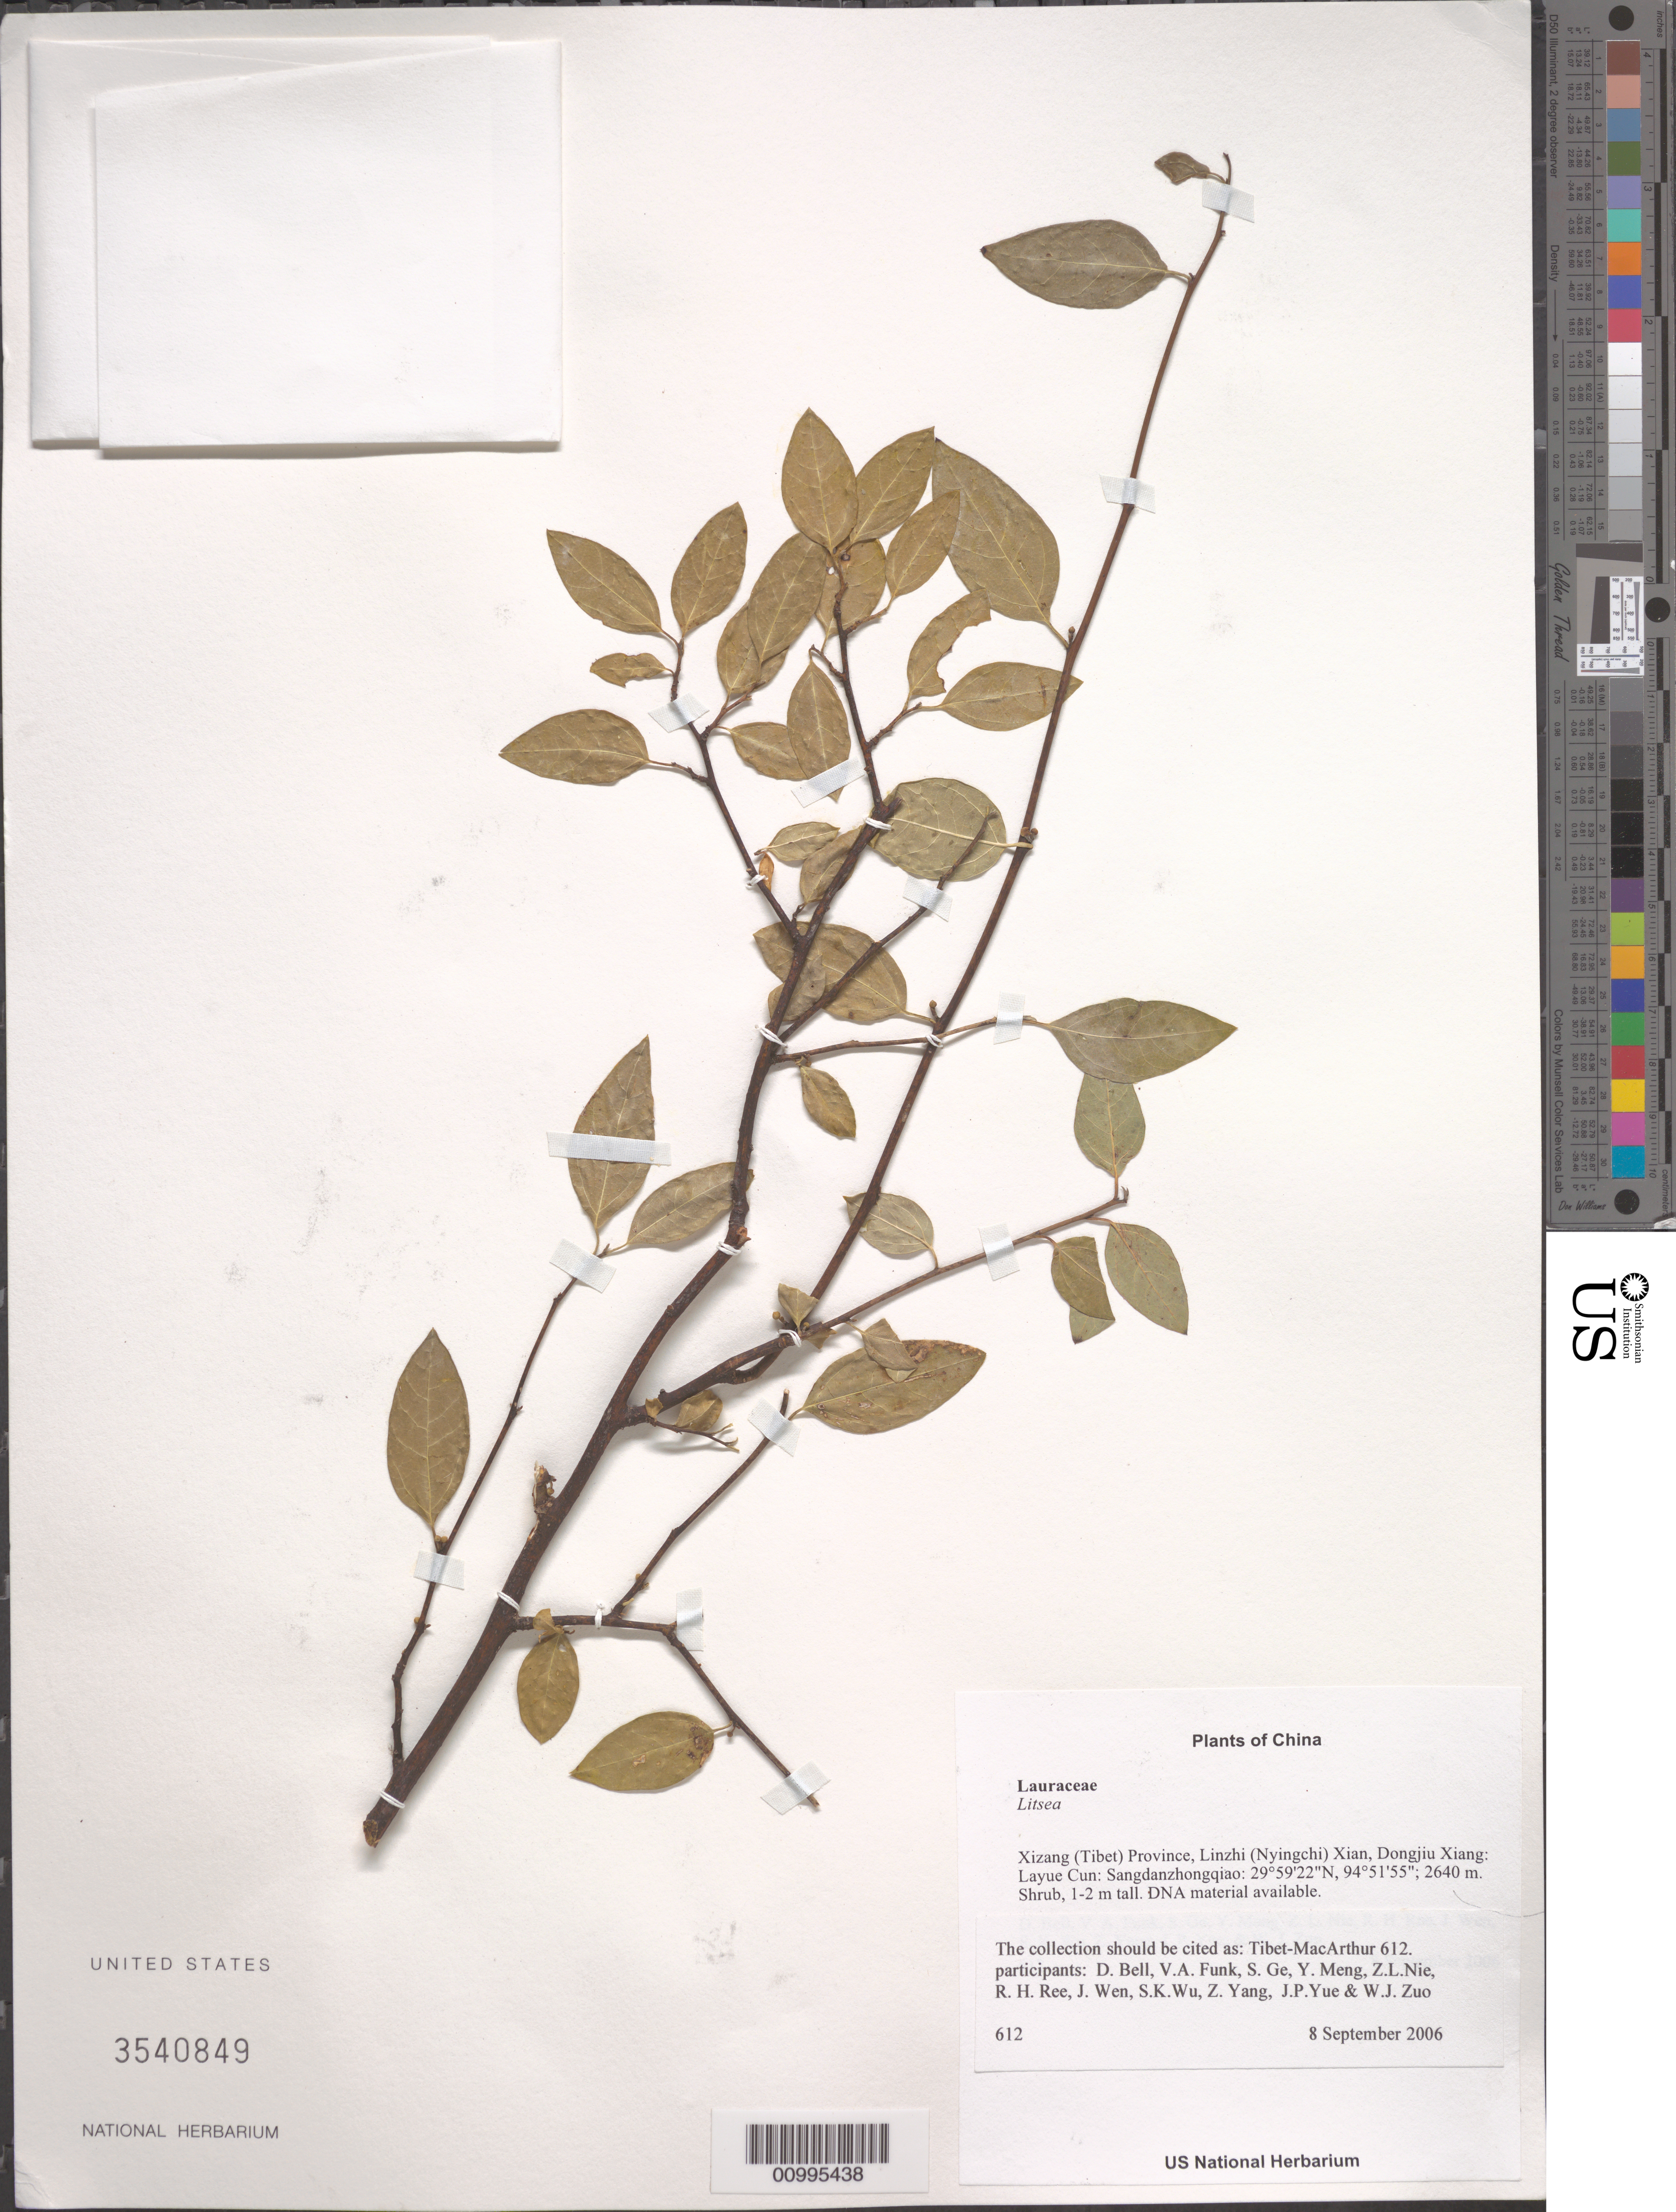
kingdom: Plantae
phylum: Tracheophyta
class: Magnoliopsida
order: Laurales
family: Lauraceae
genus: Litsea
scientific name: Litsea sp.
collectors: Tibet-MacArthur, D. A. Bell, V. Funk, S. Ge, Y. Meng, Z. Nie, R. Ree, J. Wen, S. K. Wu, Z. Yang, J. Yue & W. Zuo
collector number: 612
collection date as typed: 08 Sep 2006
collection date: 2006-09-08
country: China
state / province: Xizang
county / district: Linzhi (Nyingchi) Xian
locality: Dongjiu Xiang: Layue Cun: Sangdanzhongqiao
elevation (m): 2640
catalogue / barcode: US 3540849